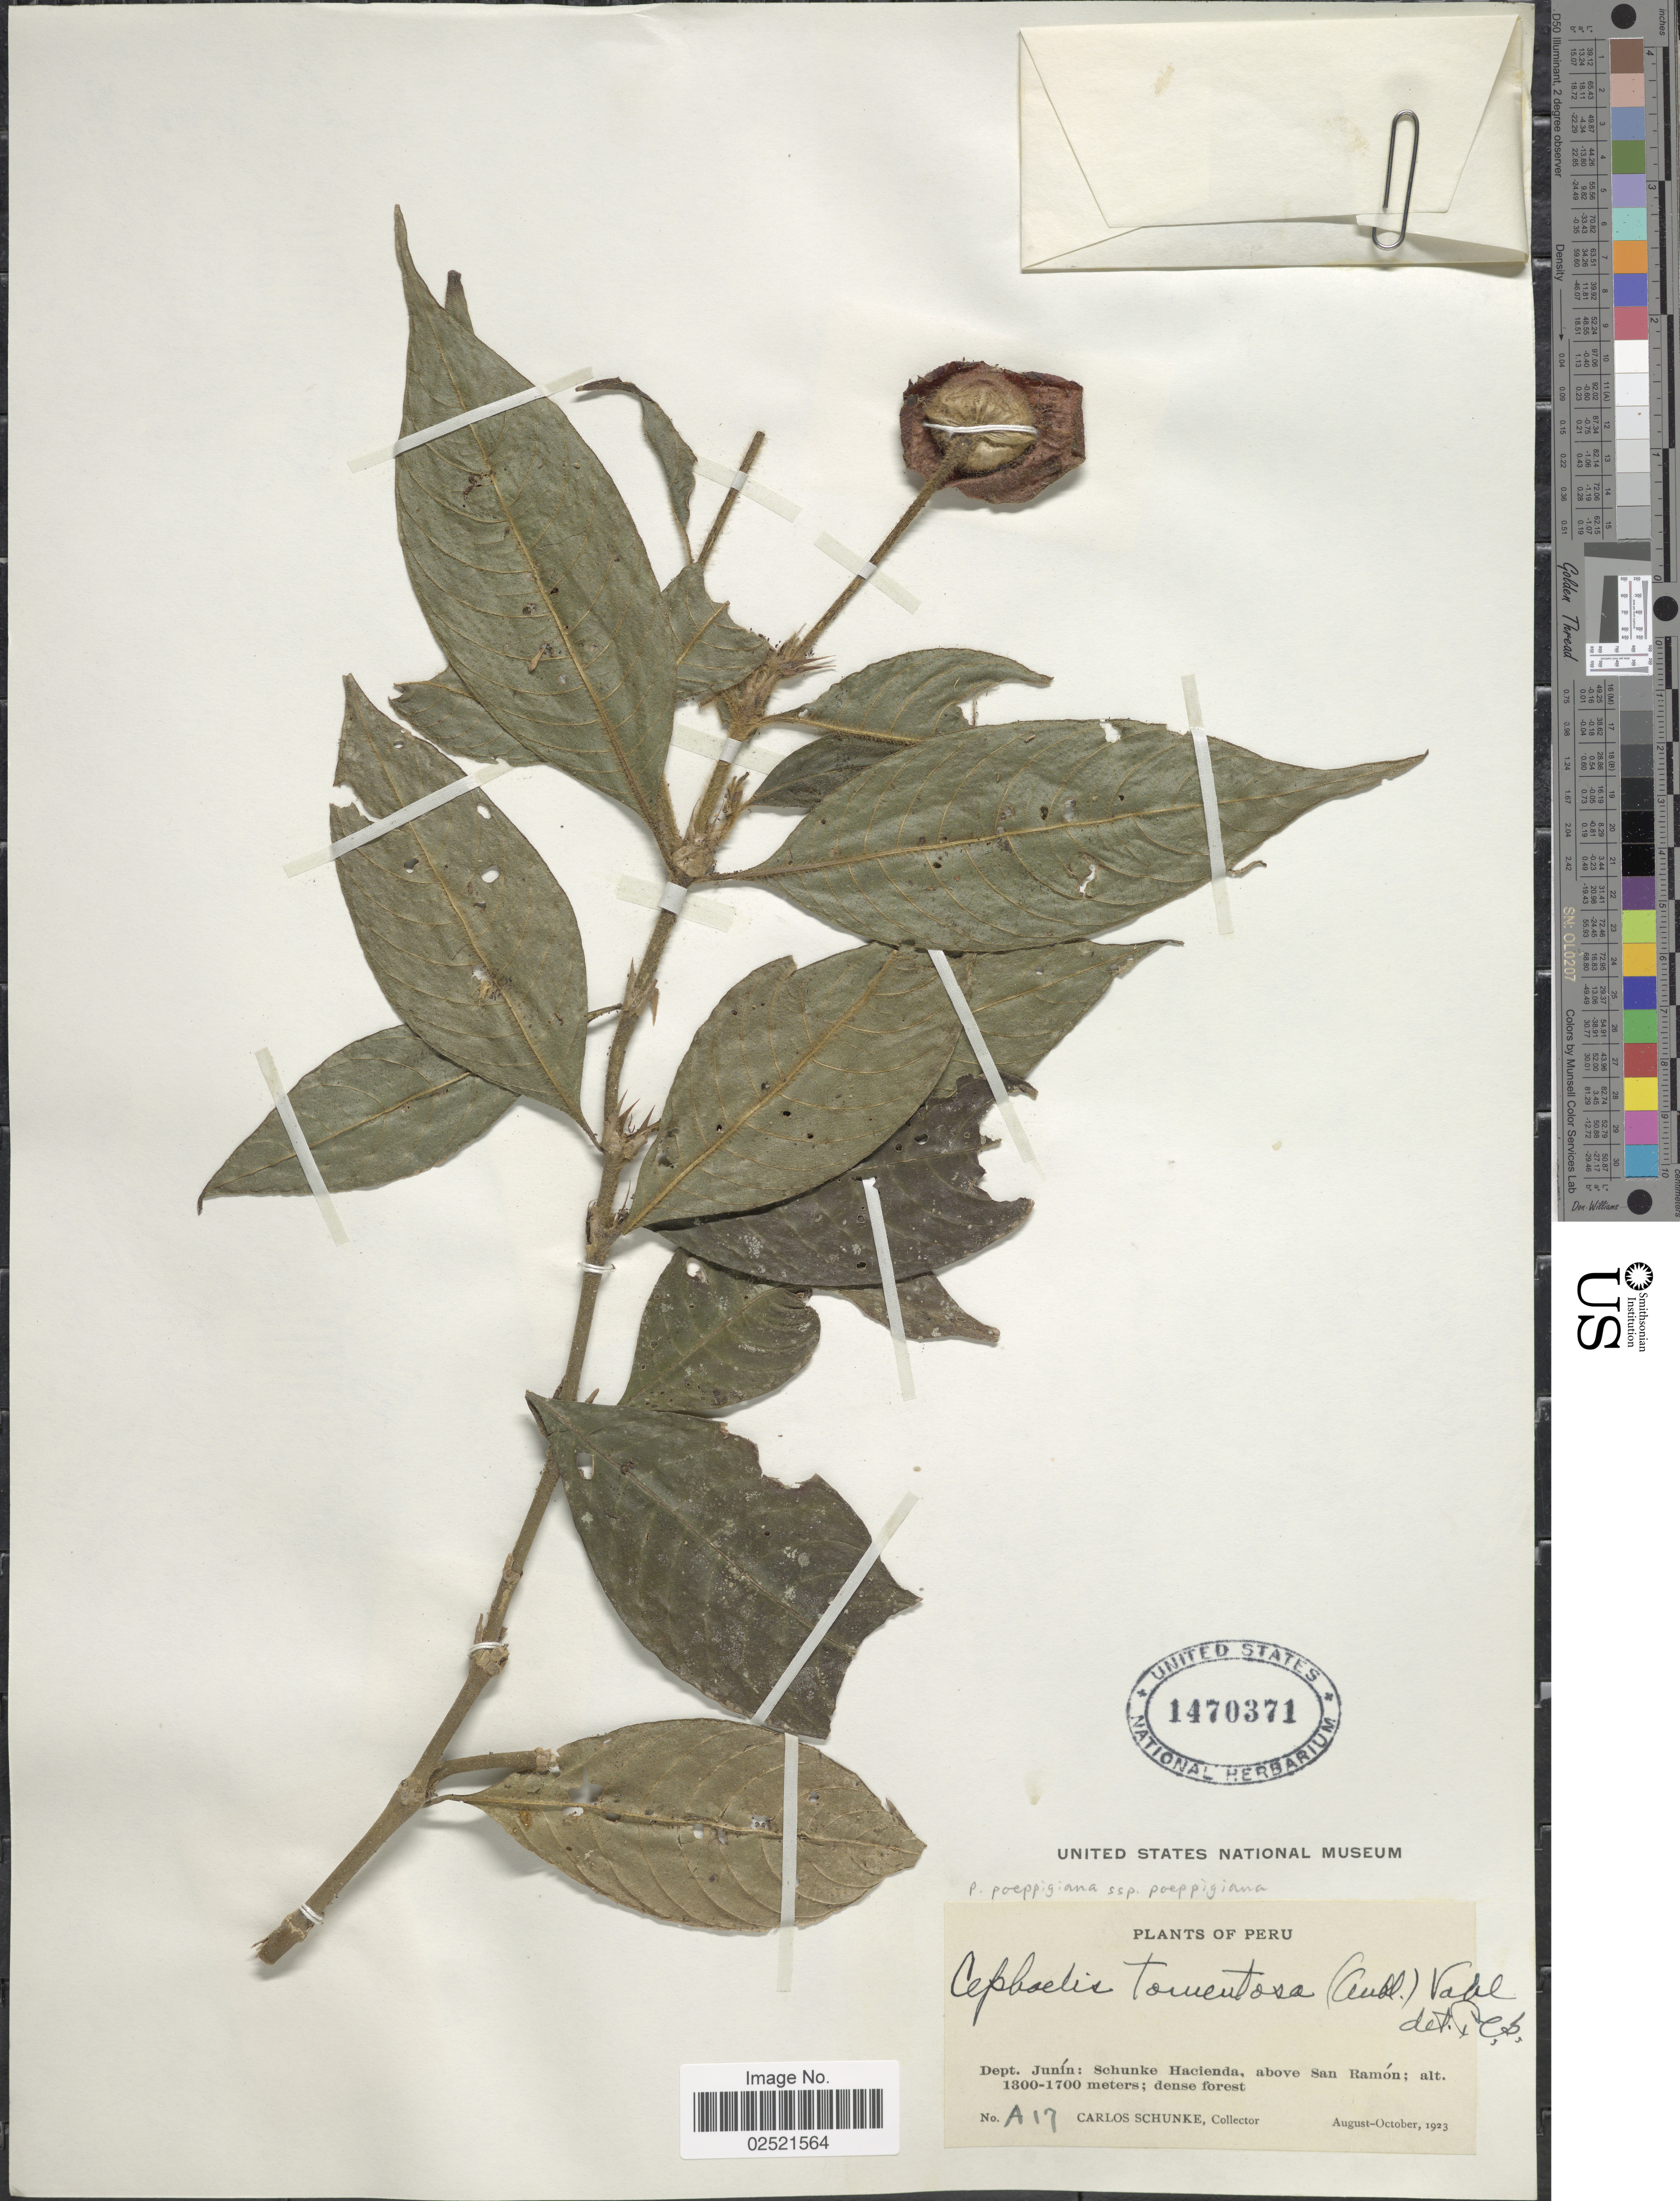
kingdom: Plantae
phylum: Tracheophyta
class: Magnoliopsida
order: Gentianales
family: Rubiaceae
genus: Psychotria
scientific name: Psychotria poeppigiana subsp. poeppigiana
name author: Müll. Arg.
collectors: C. Schunke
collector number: A17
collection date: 1923-08/1923-10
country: Peru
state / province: Junín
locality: Schunke Hacienda, above San Ramon.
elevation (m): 1300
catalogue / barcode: US 1470371